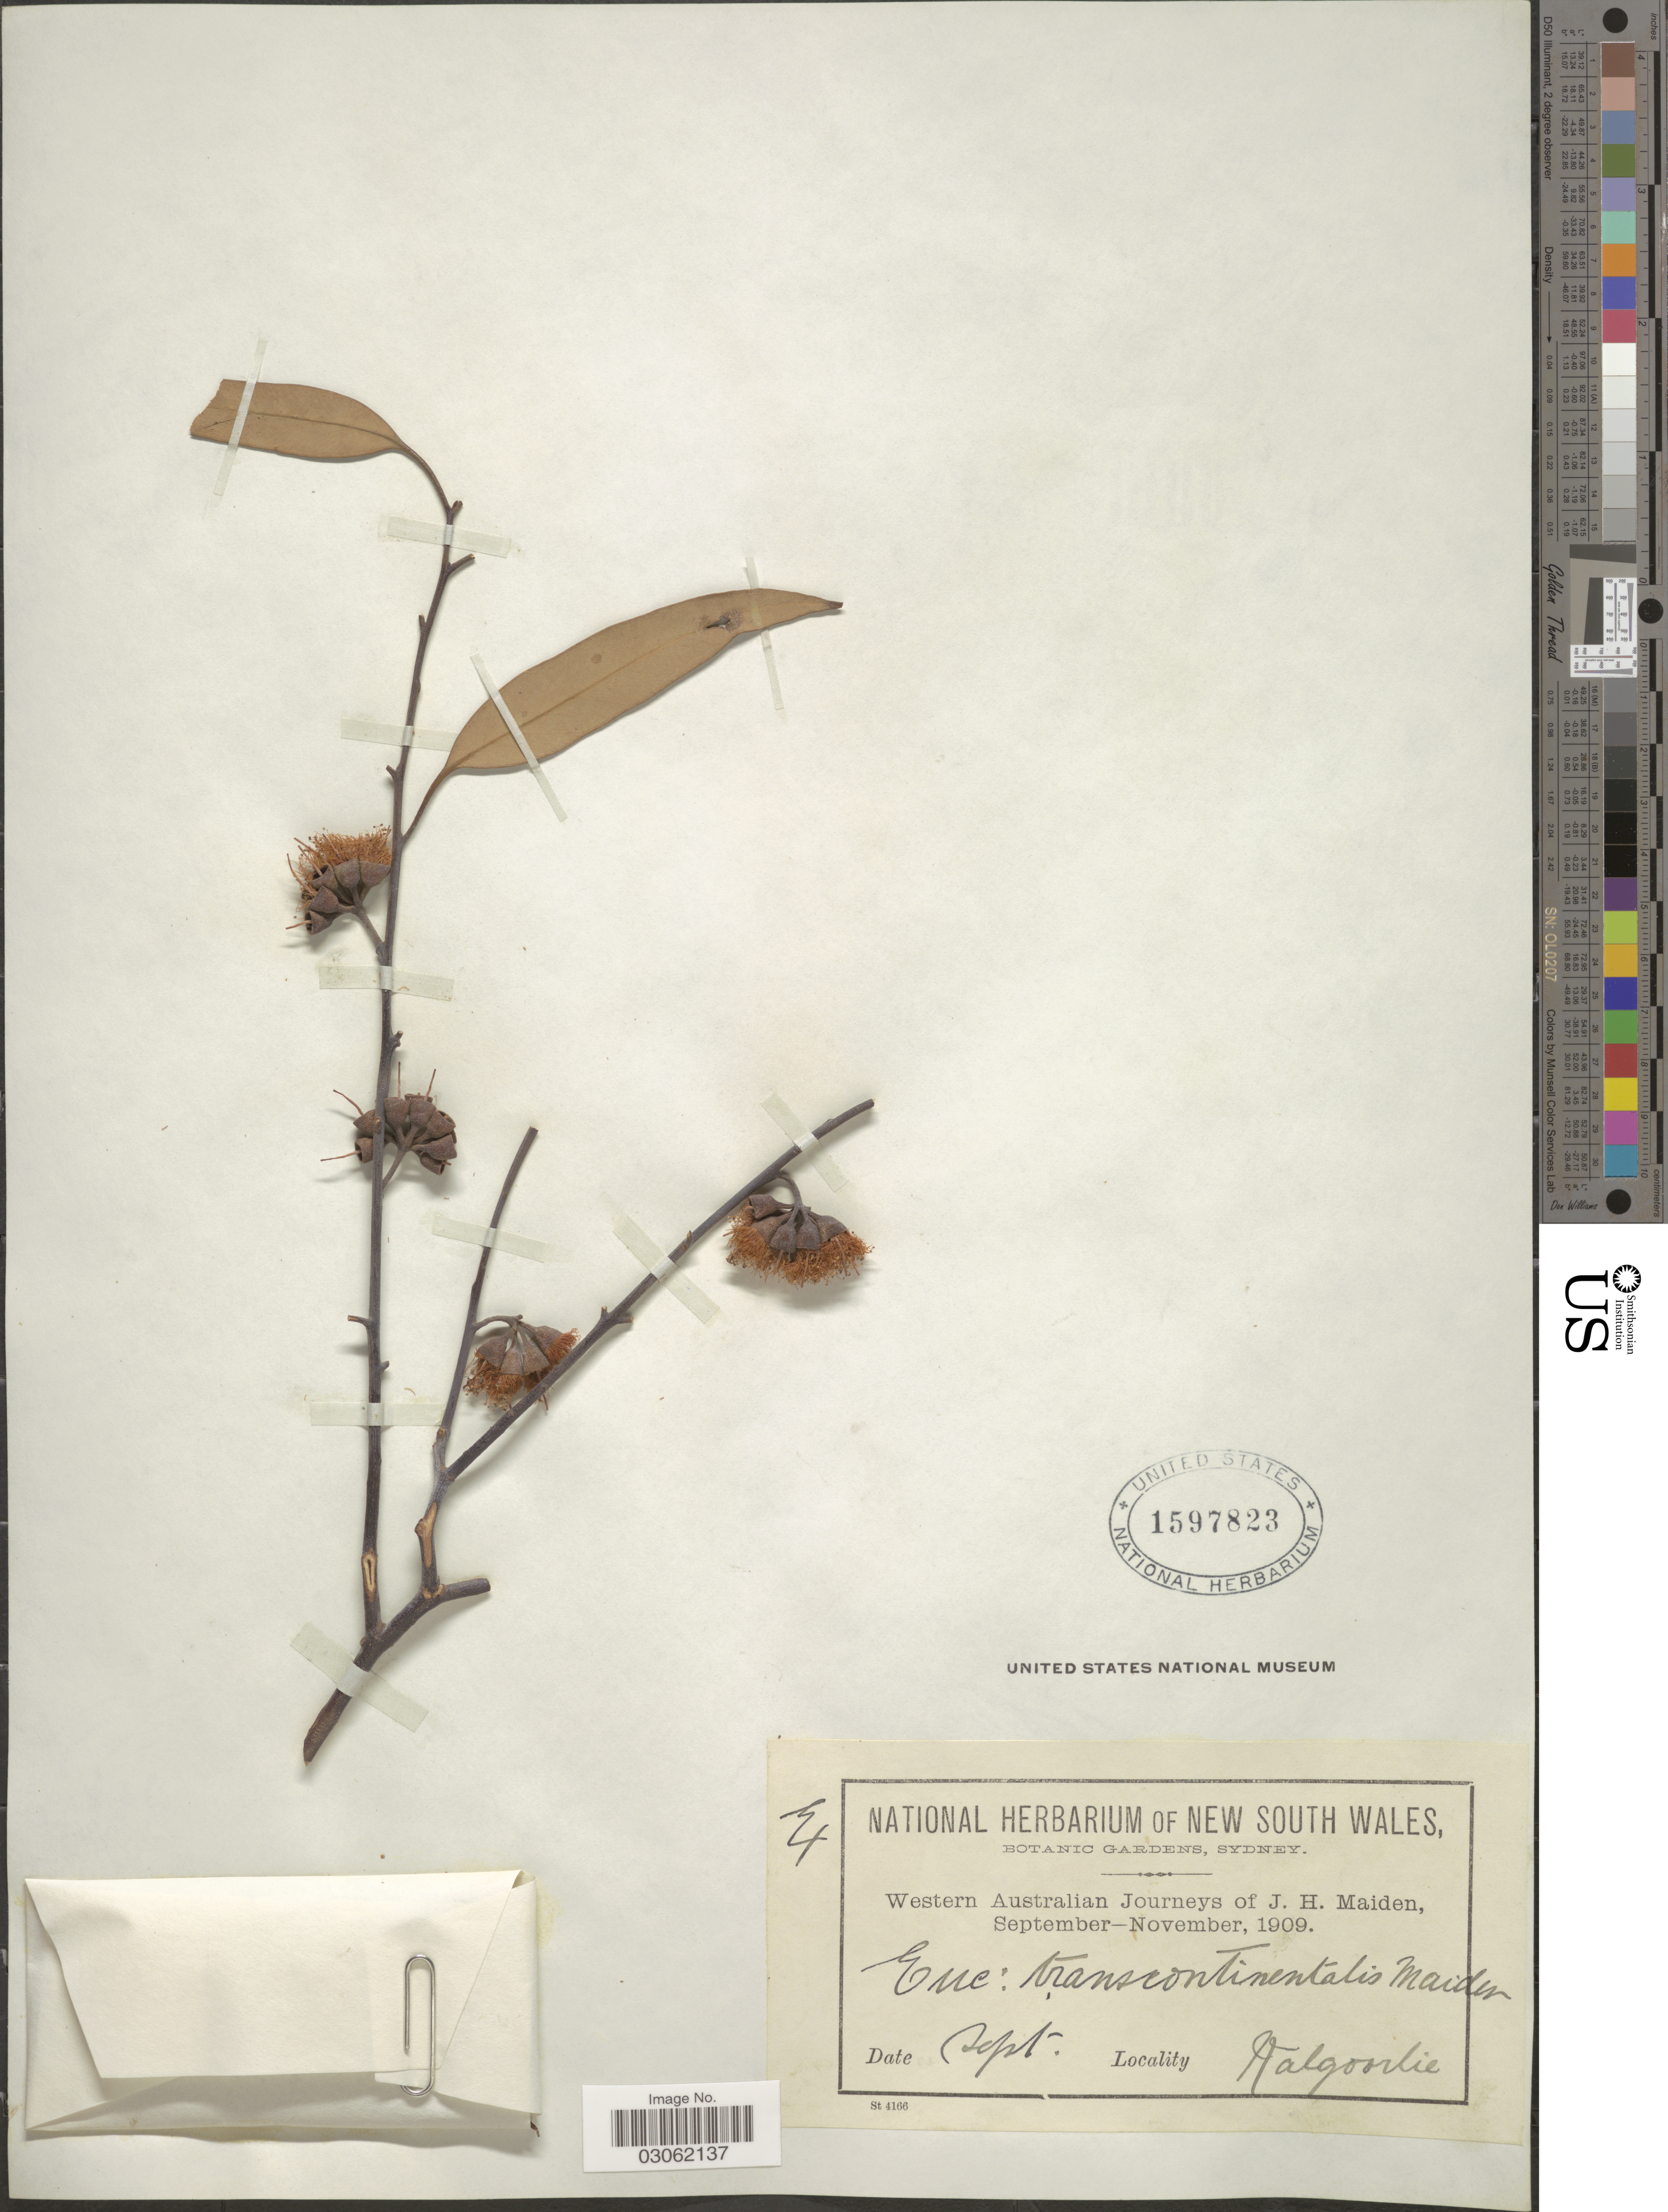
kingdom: Plantae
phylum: Tracheophyta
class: Magnoliopsida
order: Myrtales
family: Myrtaceae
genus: Eucalyptus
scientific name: Eucalyptus transcontinentalis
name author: Maiden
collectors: J. Maiden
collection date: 1909-09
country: Australia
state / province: Western Australia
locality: Western Australian. Kalgoorlie.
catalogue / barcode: US 1597823